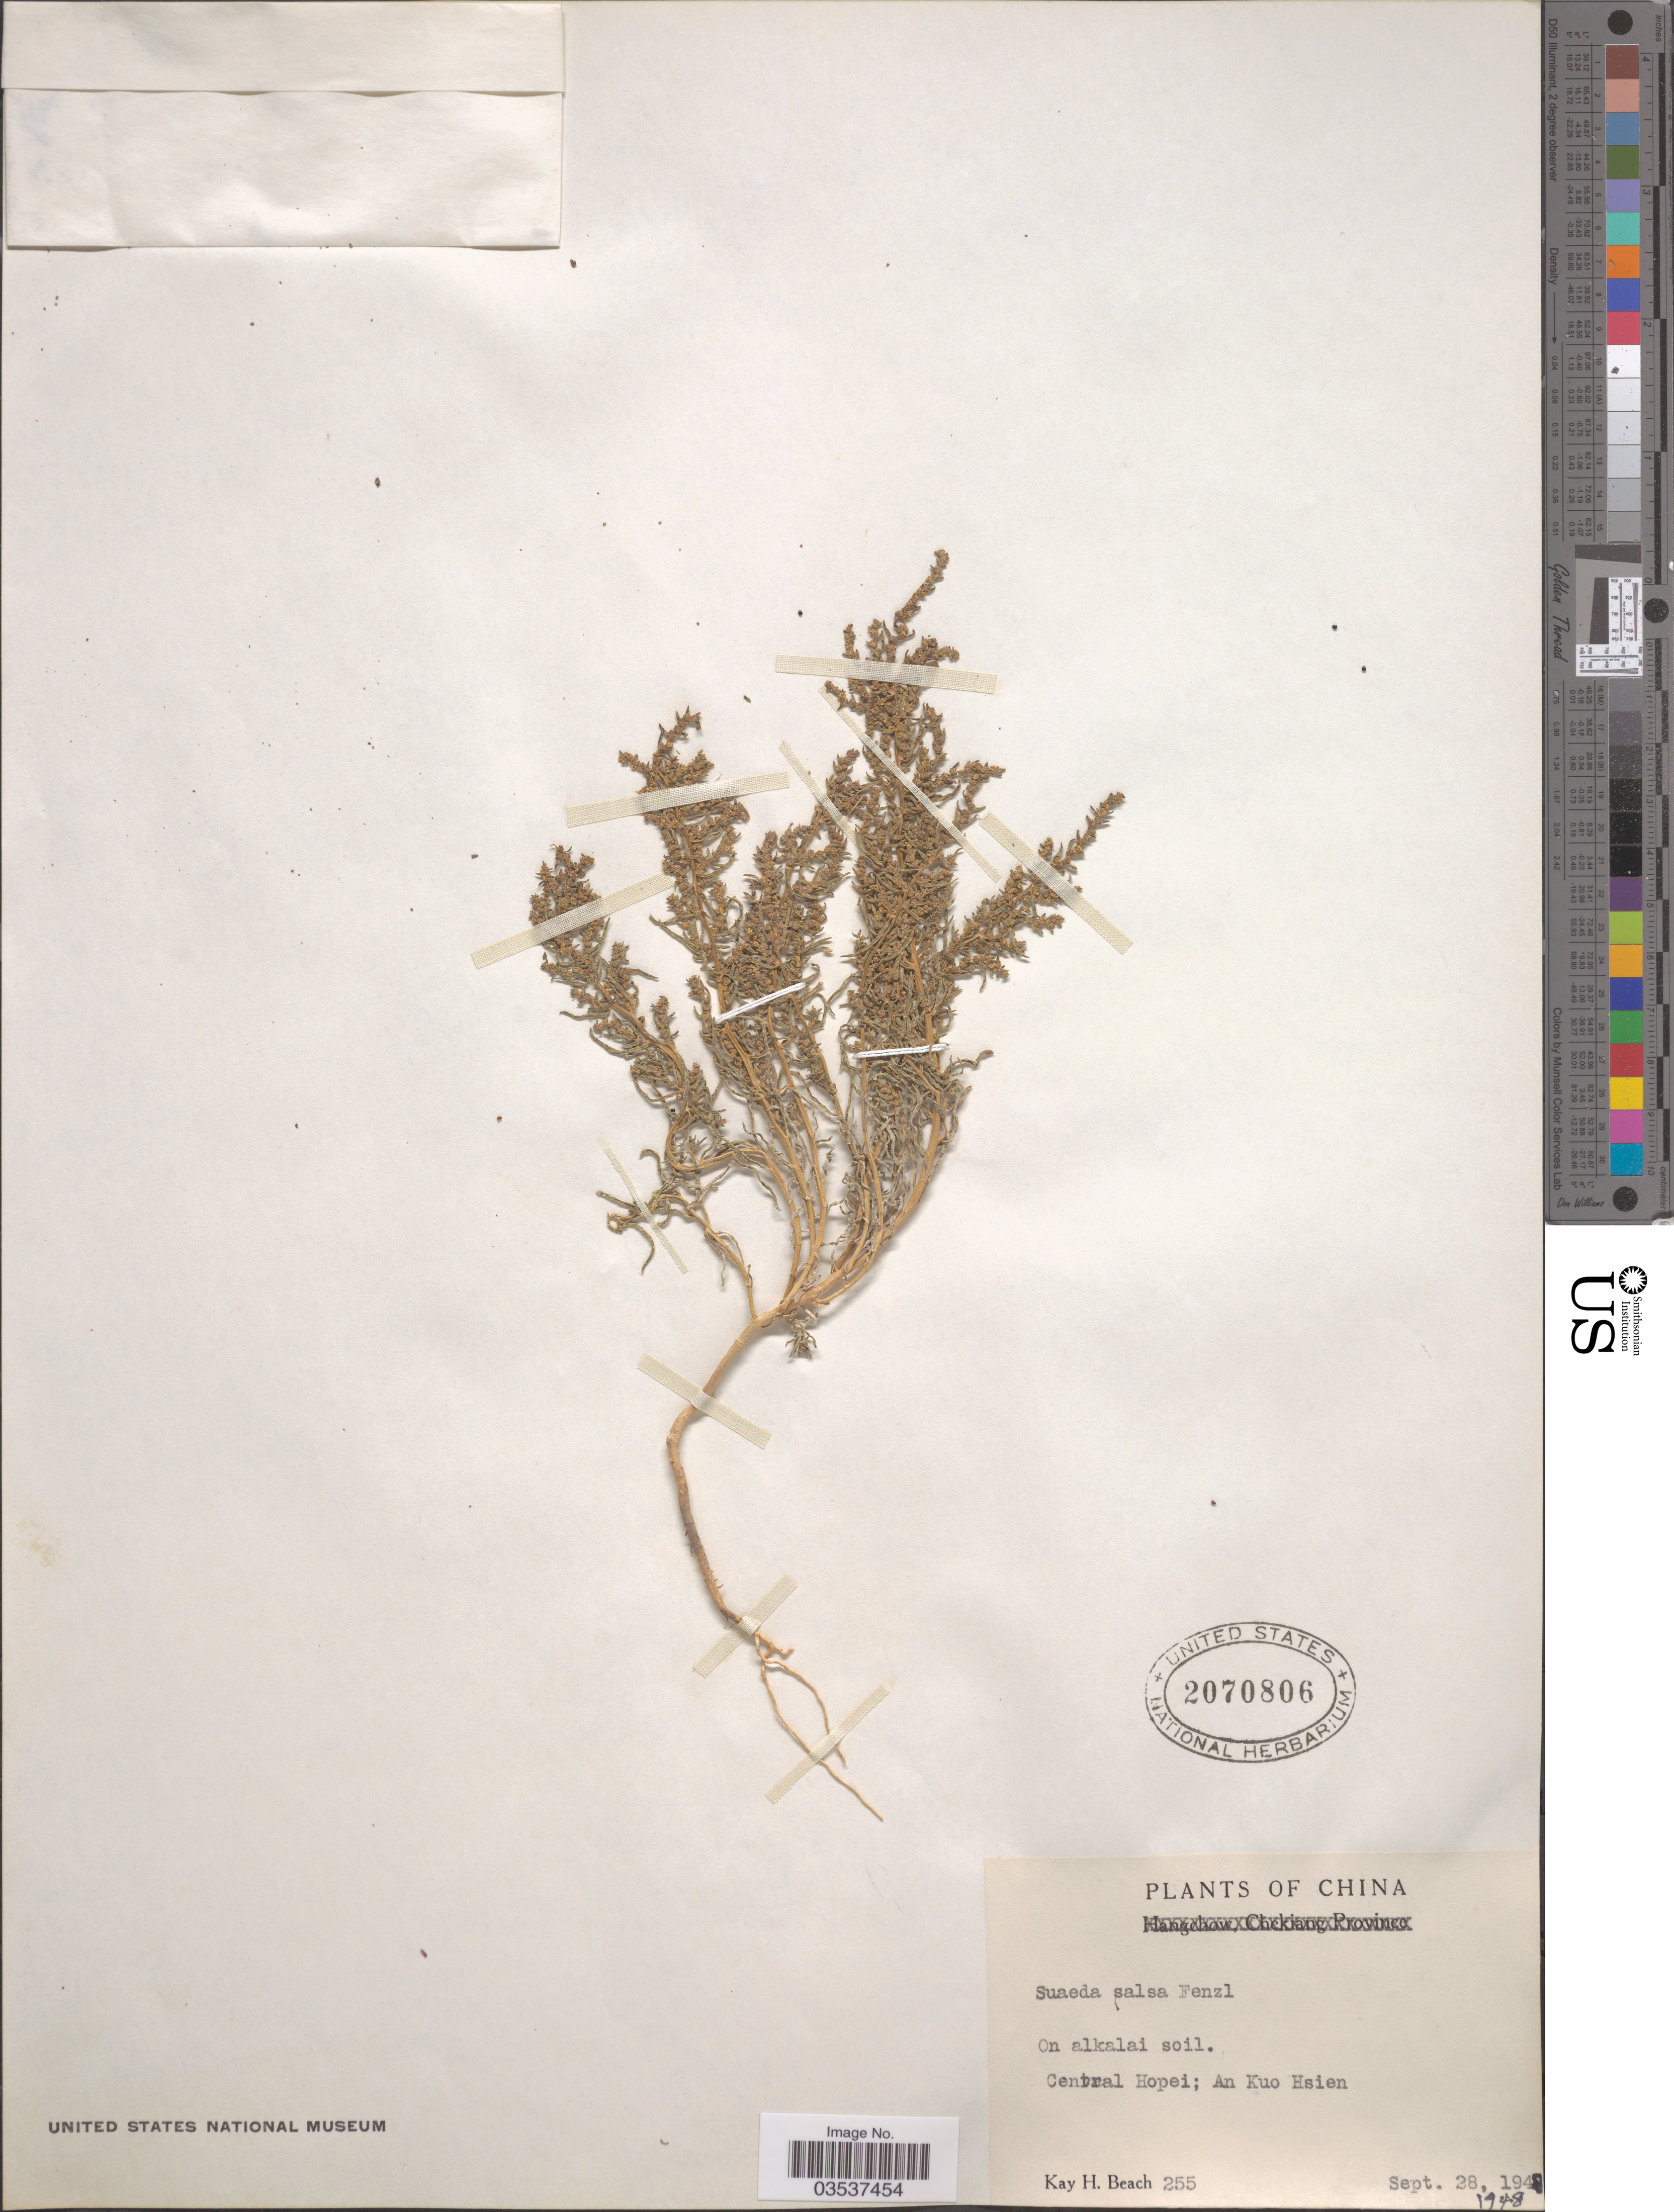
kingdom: Plantae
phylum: Tracheophyta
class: Magnoliopsida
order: Caryophyllales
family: Amaranthaceae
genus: Suaeda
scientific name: Suaeda salsa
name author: (L.) Pall.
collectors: K. H. Beach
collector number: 255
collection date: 1948-09-28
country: China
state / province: Hebei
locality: Central Hopei; An Kuo Hsien.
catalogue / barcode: US 2070806